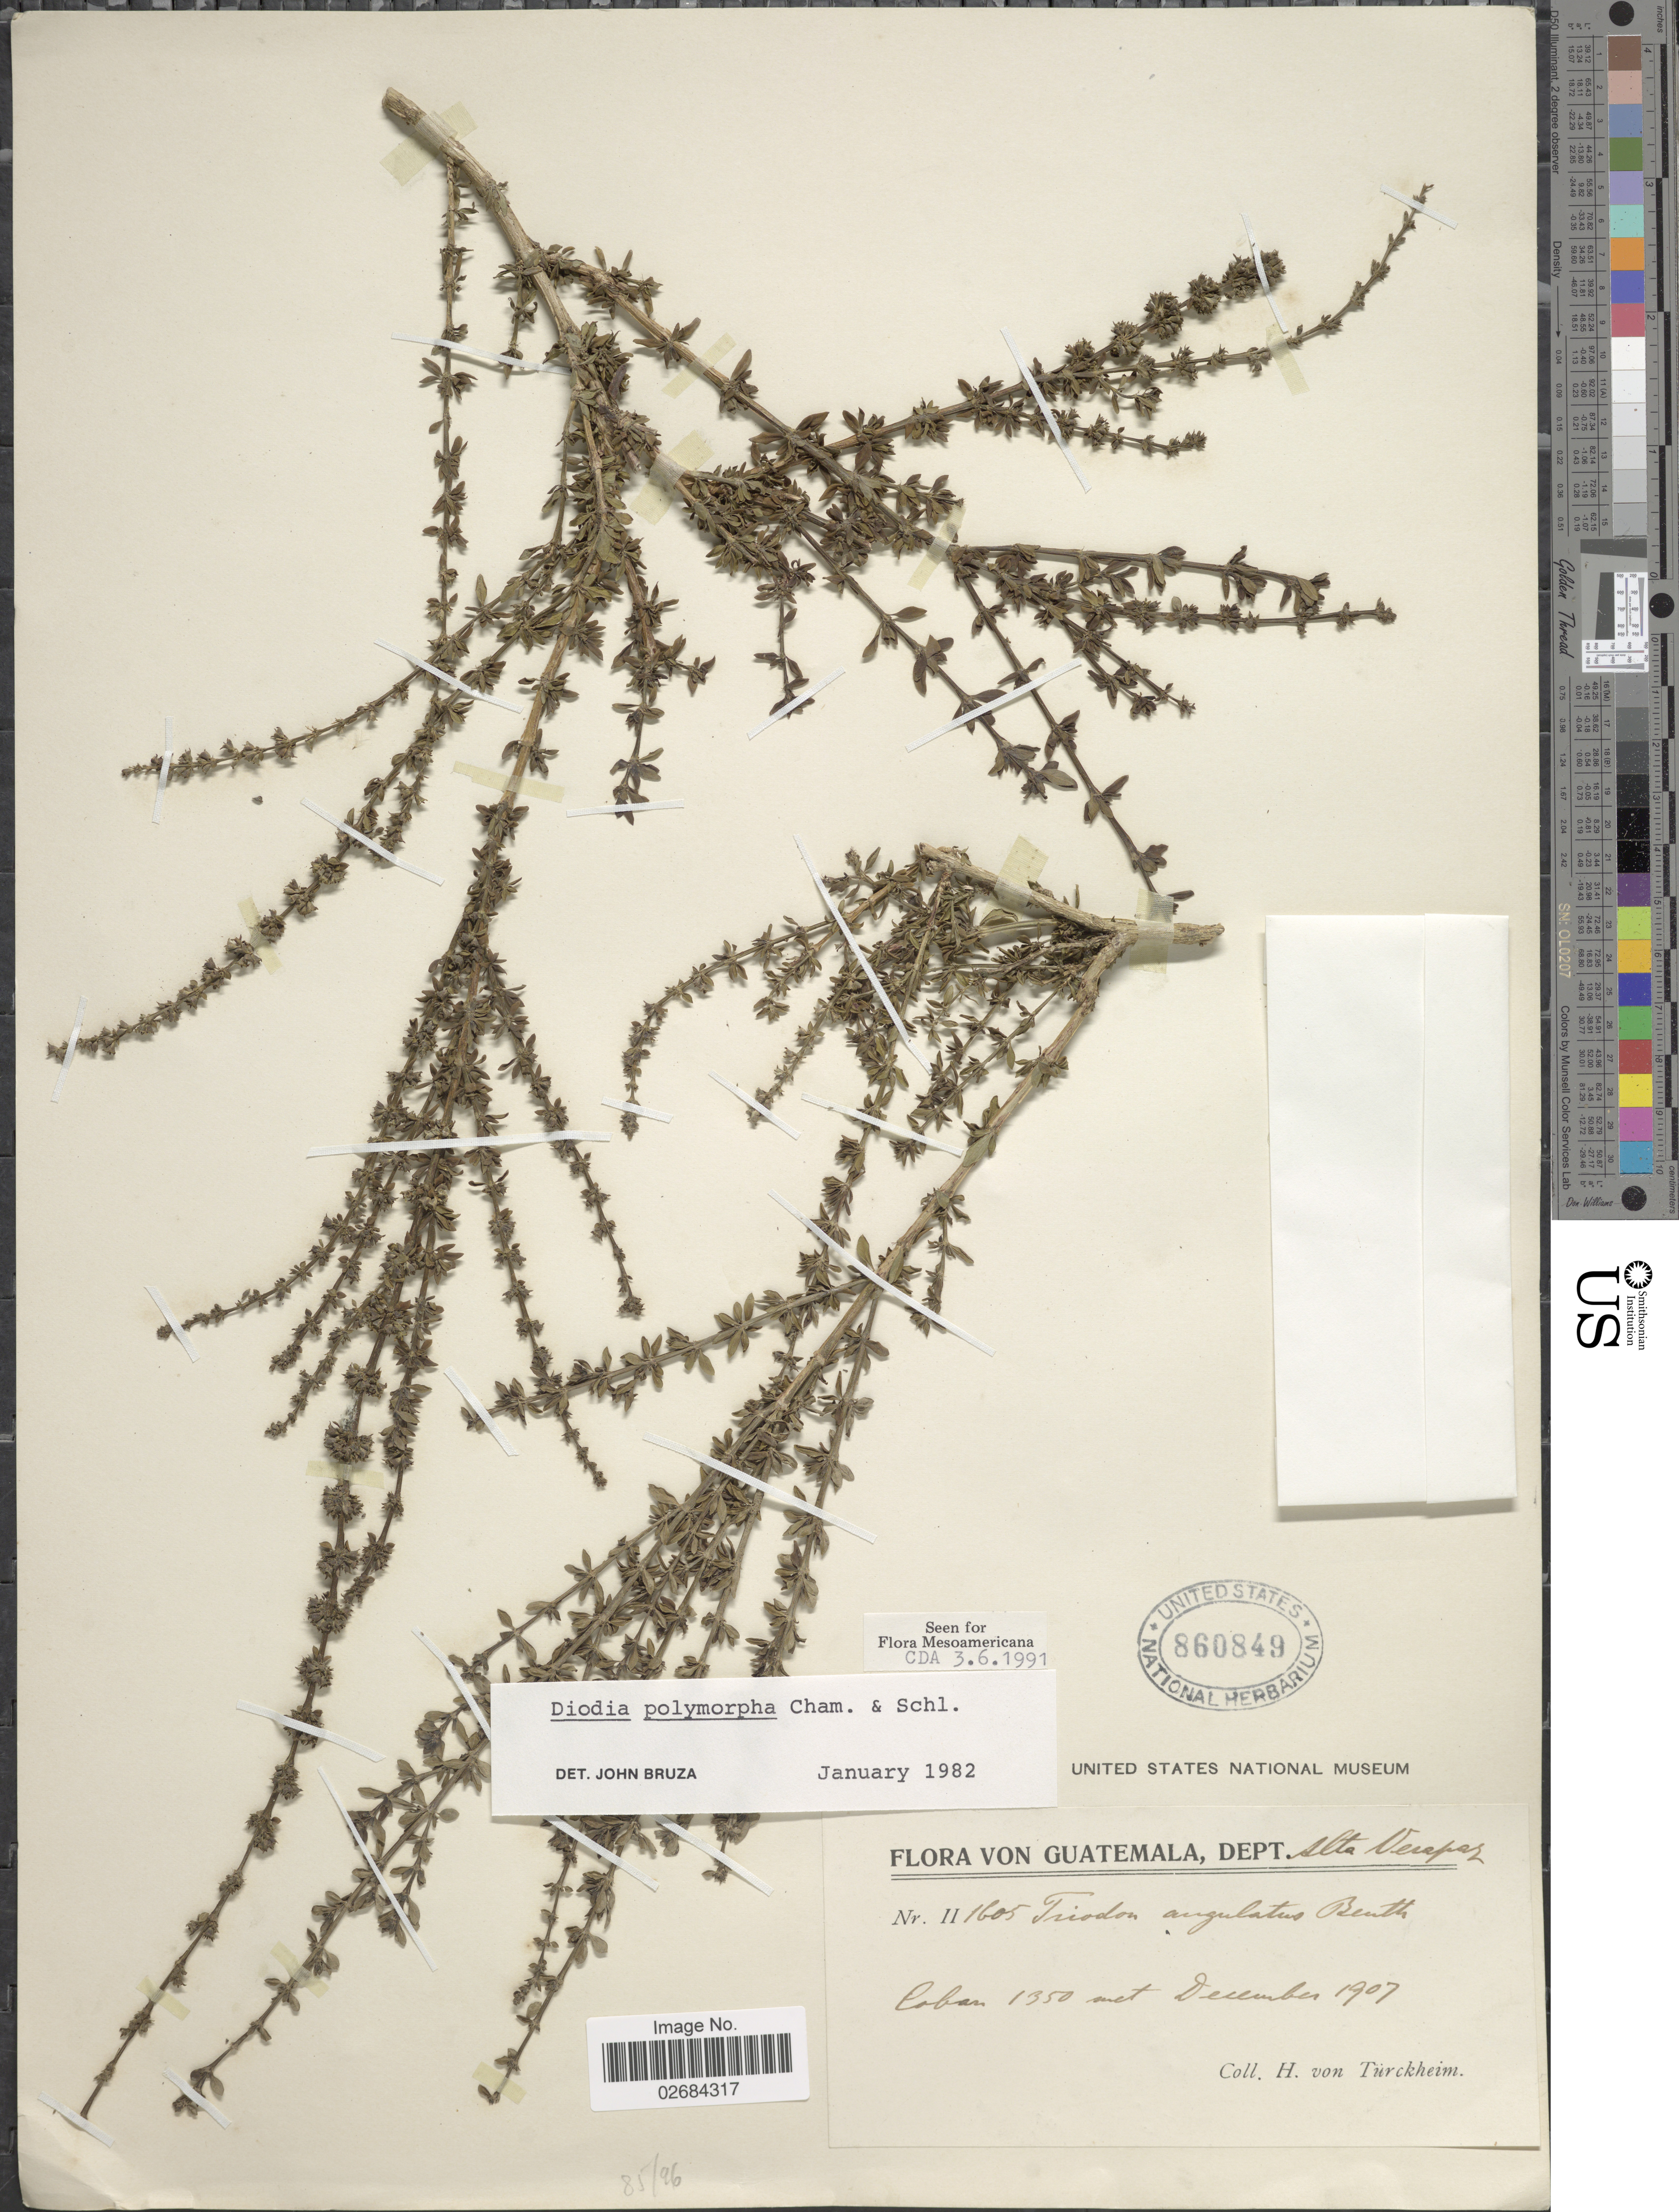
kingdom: Plantae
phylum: Tracheophyta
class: Magnoliopsida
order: Gentianales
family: Rubiaceae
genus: Diodia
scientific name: Diodia brasiliensis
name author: Spreng.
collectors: H. von Türckheim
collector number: II 1605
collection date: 1907-12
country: Guatemala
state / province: Alta Verapaz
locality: Coban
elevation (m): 1350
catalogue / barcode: US 860849